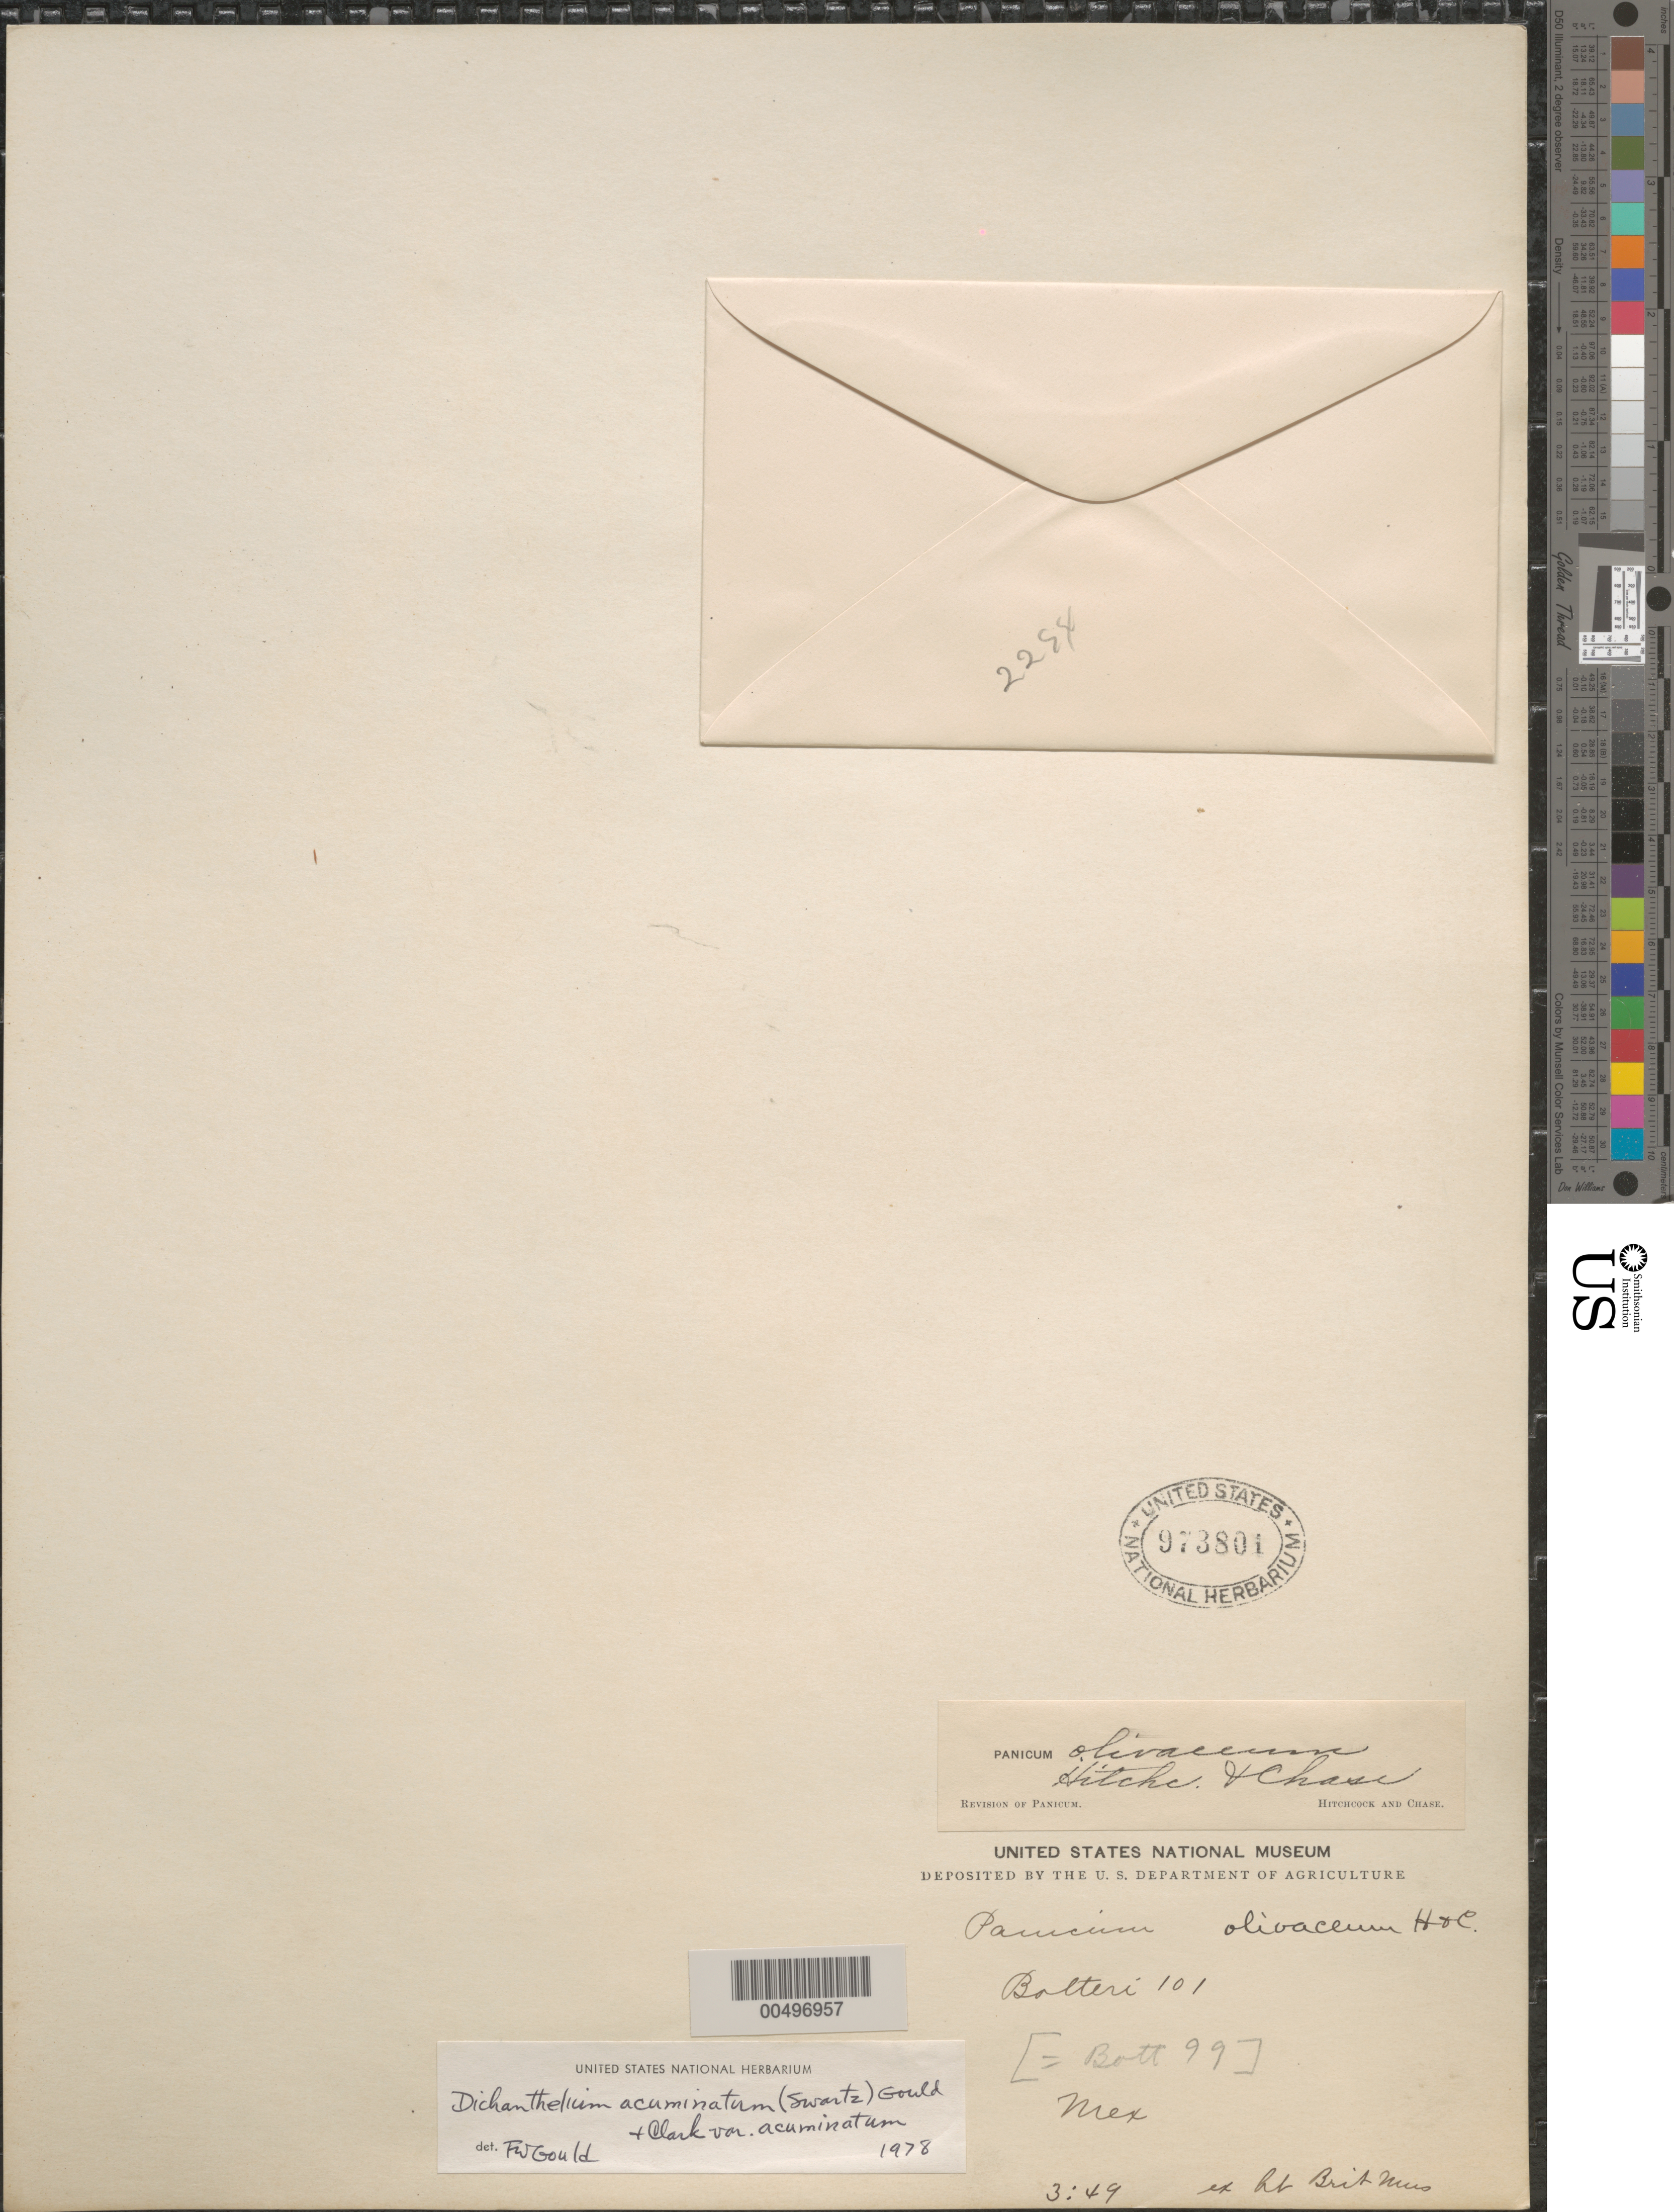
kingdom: Plantae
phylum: Tracheophyta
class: Liliopsida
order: Poales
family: Poaceae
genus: Dichanthelium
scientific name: Dichanthelium acuminatum var. acuminatum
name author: (Sw.) Gould & C.A. Clark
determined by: Gould, F. W.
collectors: -. Botteri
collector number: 101/99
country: Mexico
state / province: Durango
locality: San Ramon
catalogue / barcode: US 973801